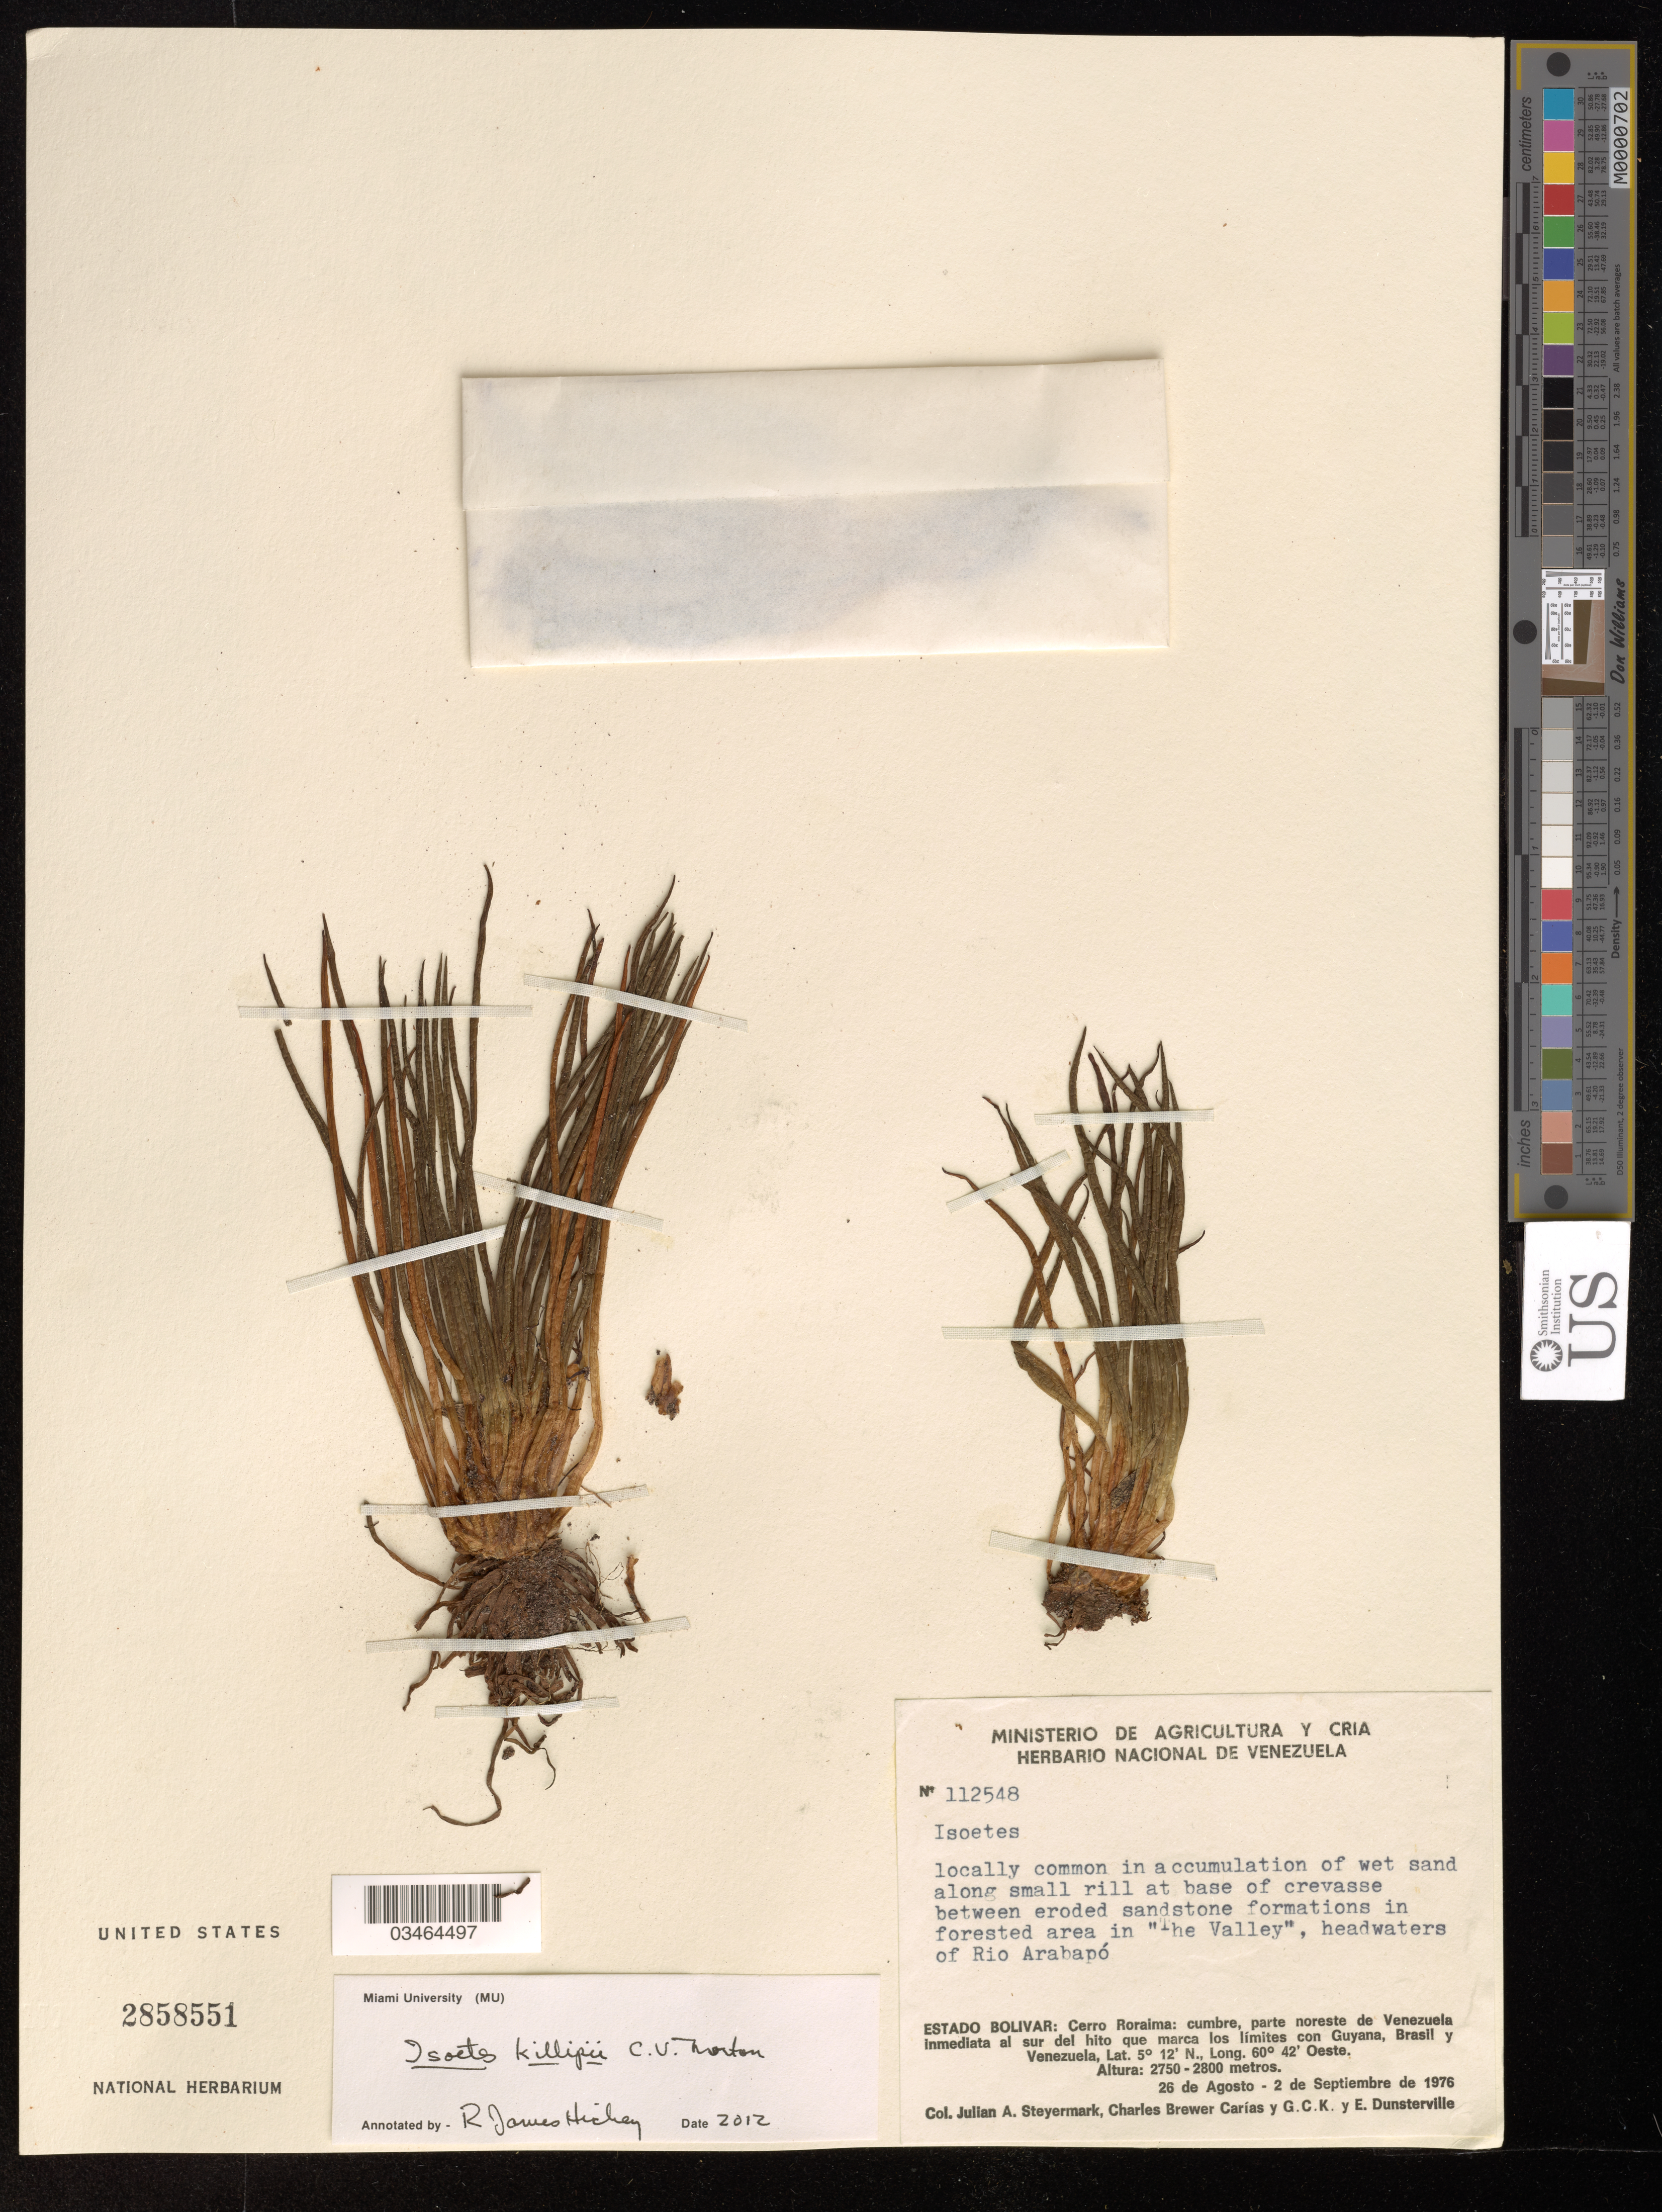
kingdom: Plantae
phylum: Tracheophyta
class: Lycopodiopsida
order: Isoetales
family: Isoetaceae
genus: Isoetes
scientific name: Isoetes killipii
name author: C.V. Morton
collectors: J. Steyermark, C. Brewer-Carias & E. Dunsterville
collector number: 112548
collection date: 1976-08-26/1976-09-02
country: Venezuela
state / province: Bolivar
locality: Locally common in accumulation of wet sand along small rill at base of crevasse between eroded sandstone formations in forested area in "The Valley", headwater of Rio Arabapó. Cerro Roraima: cumbre parte noreste de Venezuela Immediata al sur del hito que marca los límites con Guyana, Brasil y Venezuela.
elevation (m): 2750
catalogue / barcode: US 2858551